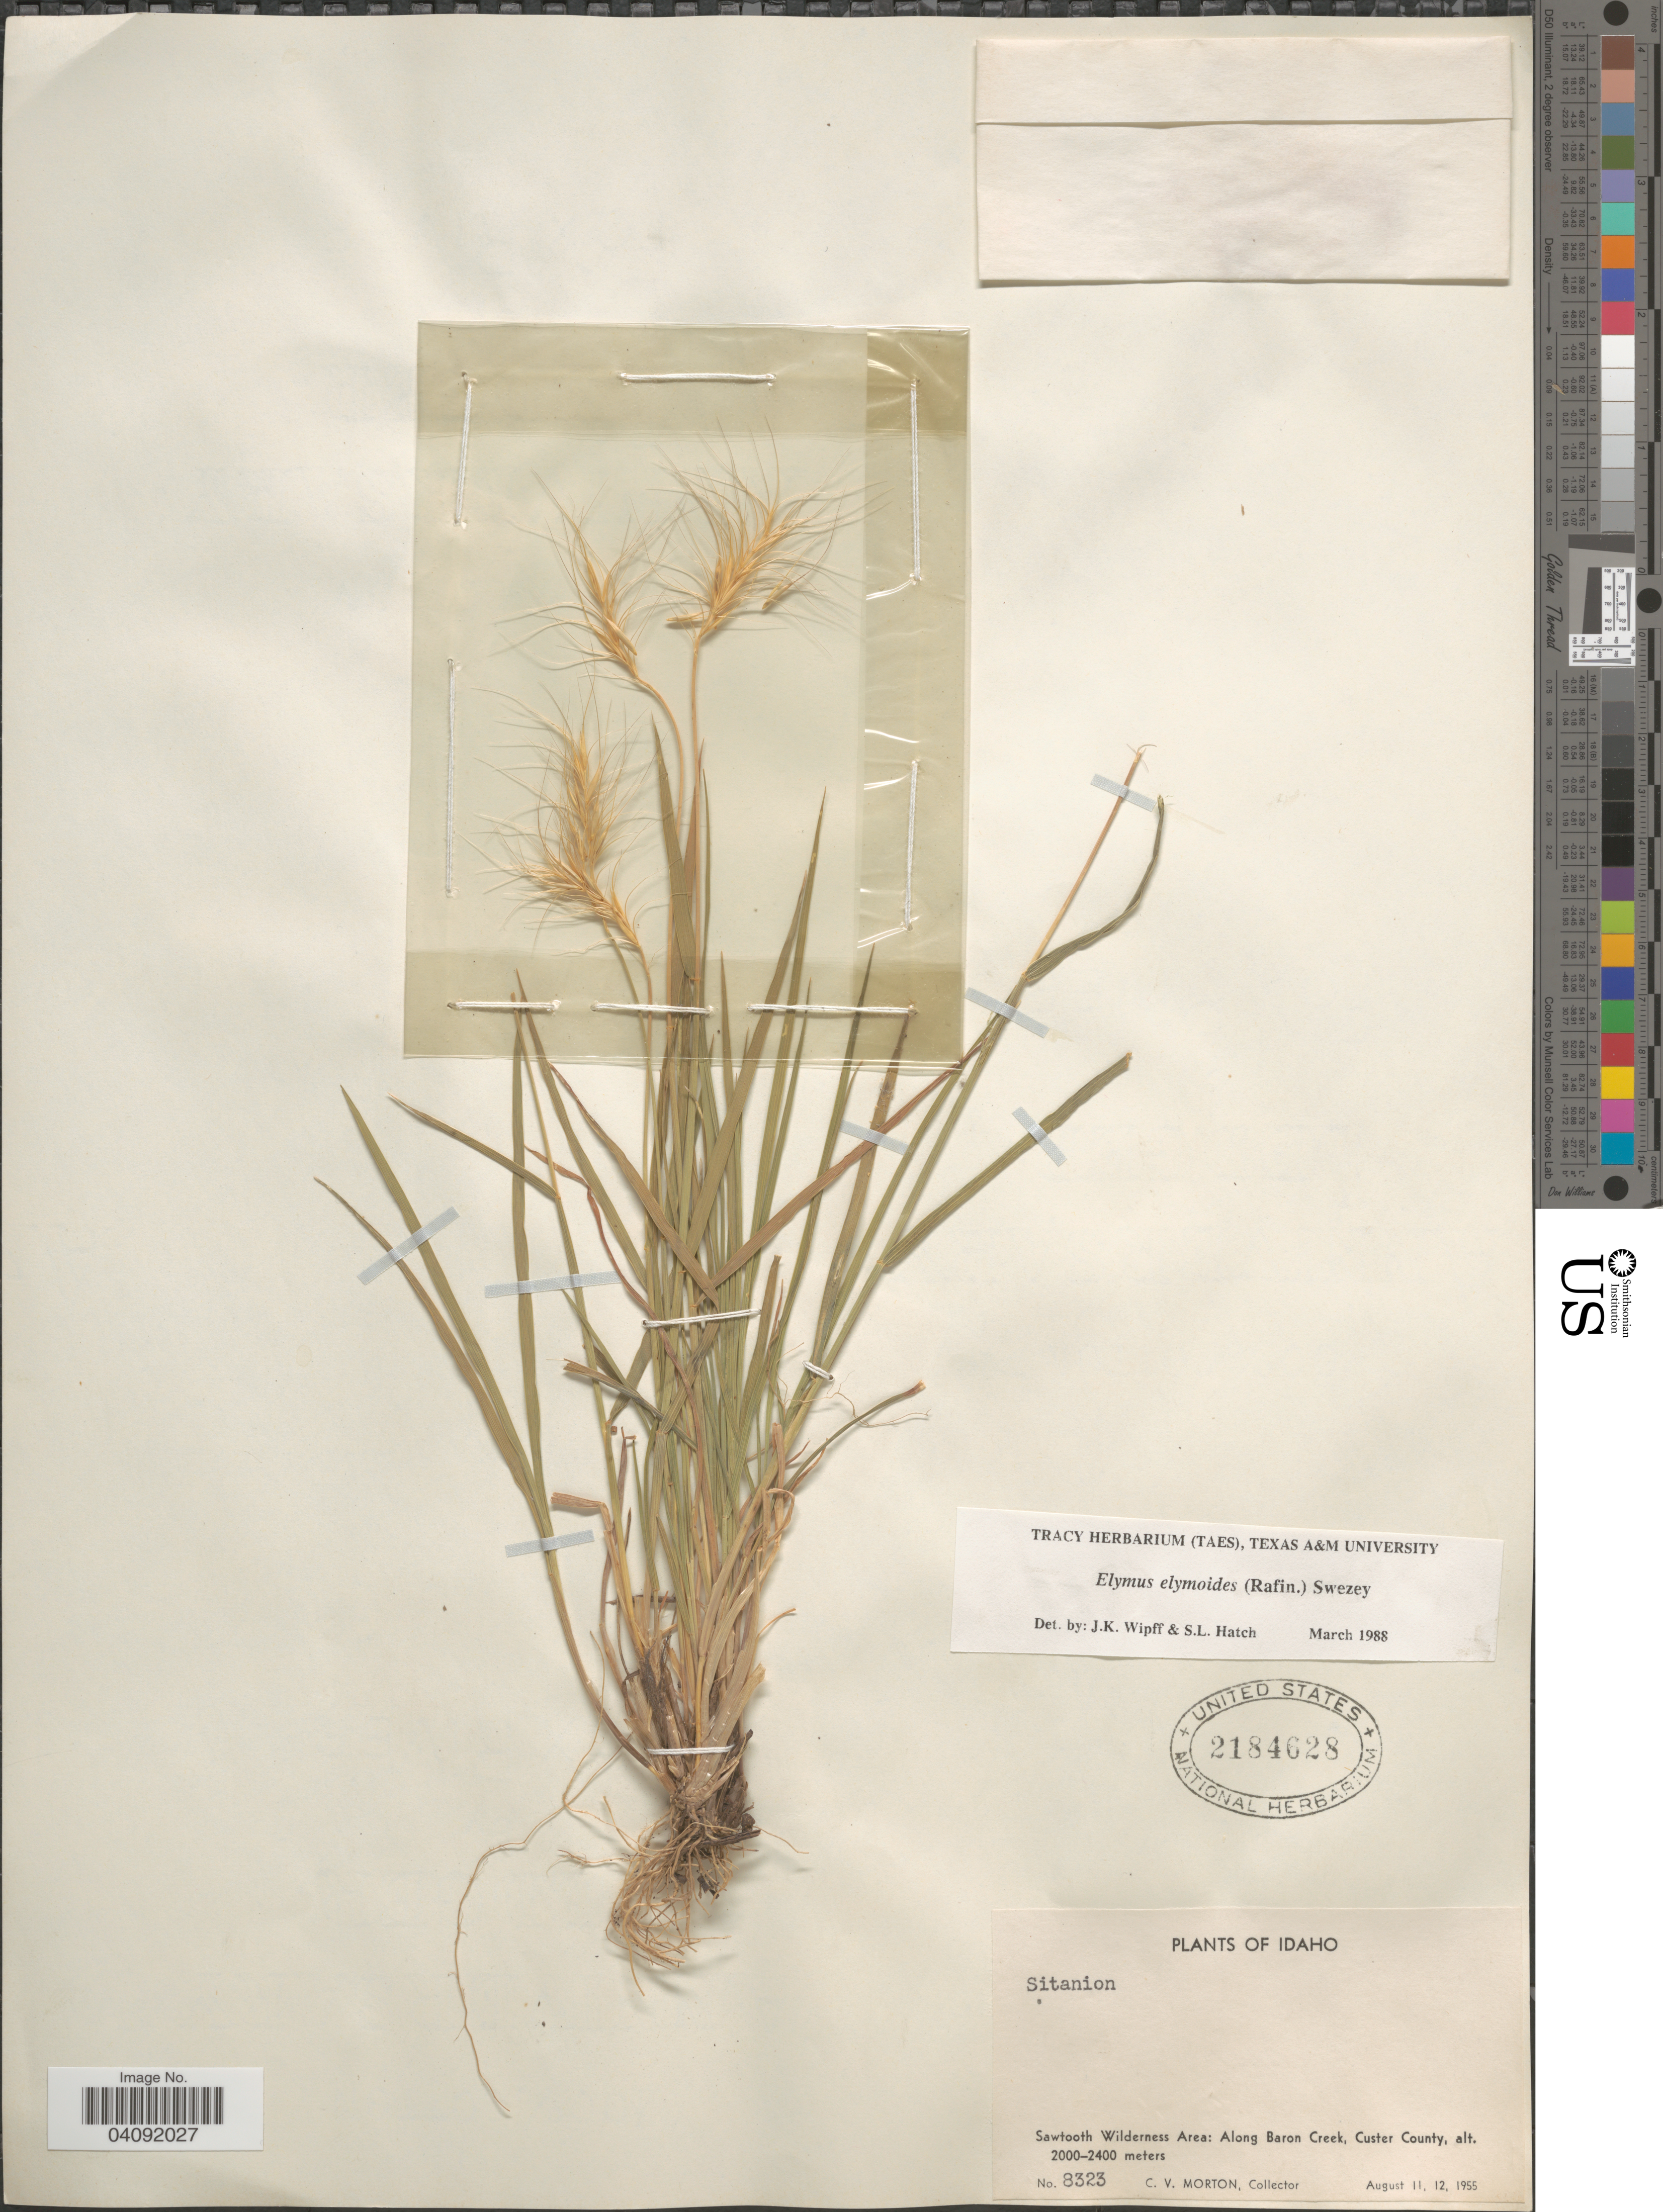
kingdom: Plantae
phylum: Tracheophyta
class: Liliopsida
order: Poales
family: Poaceae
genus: Elymus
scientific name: Elymus elymoides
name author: (Raf.) Swezey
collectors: C. V. Morton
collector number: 8323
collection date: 1955-08-11/1955-08-12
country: United States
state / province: Idaho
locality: Sawtooth Wilderness Area: Along Baron Creek, Custer County.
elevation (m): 2000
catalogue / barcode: US 2184628